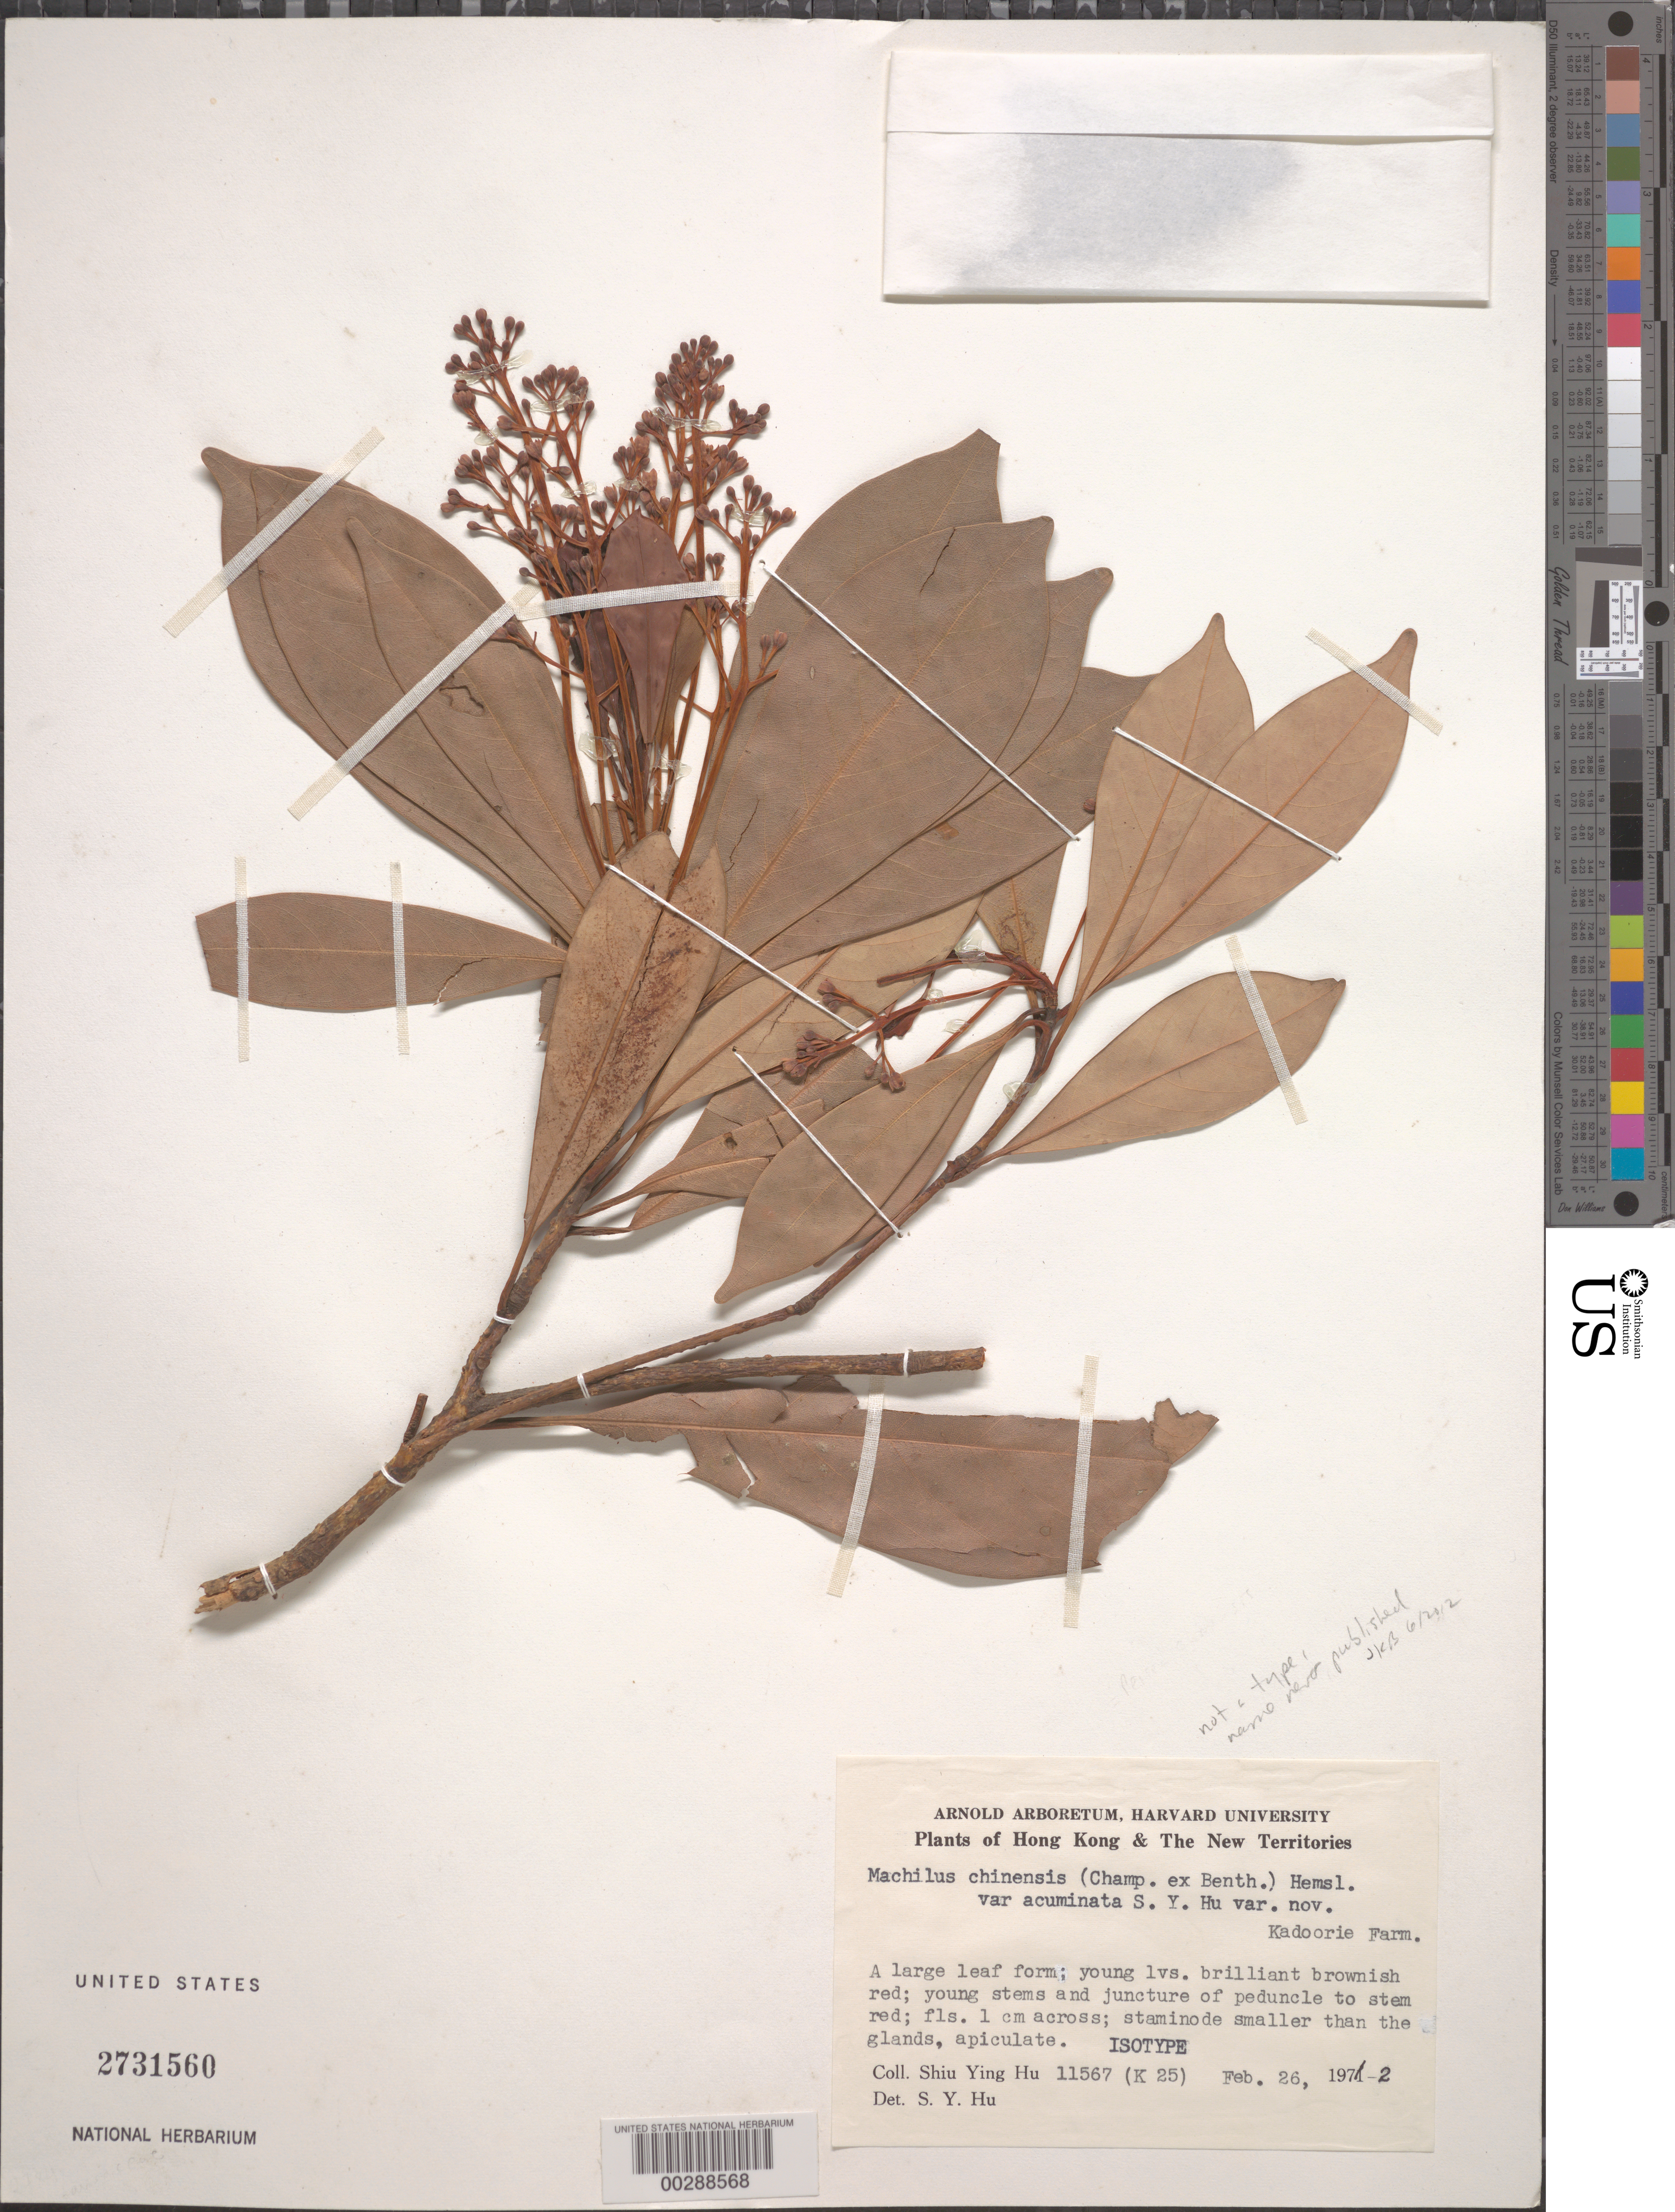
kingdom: Plantae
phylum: Tracheophyta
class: Magnoliopsida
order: Laurales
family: Lauraceae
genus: Machilus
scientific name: Machilus chinensis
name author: (Benth.) Hemsl.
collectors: S. Y. Hu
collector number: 11567 (k25)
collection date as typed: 26 Feb 1972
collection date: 1972-02-26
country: China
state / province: Hong Kong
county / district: New Territories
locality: Kadoorie Farm.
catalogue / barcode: US 2731560